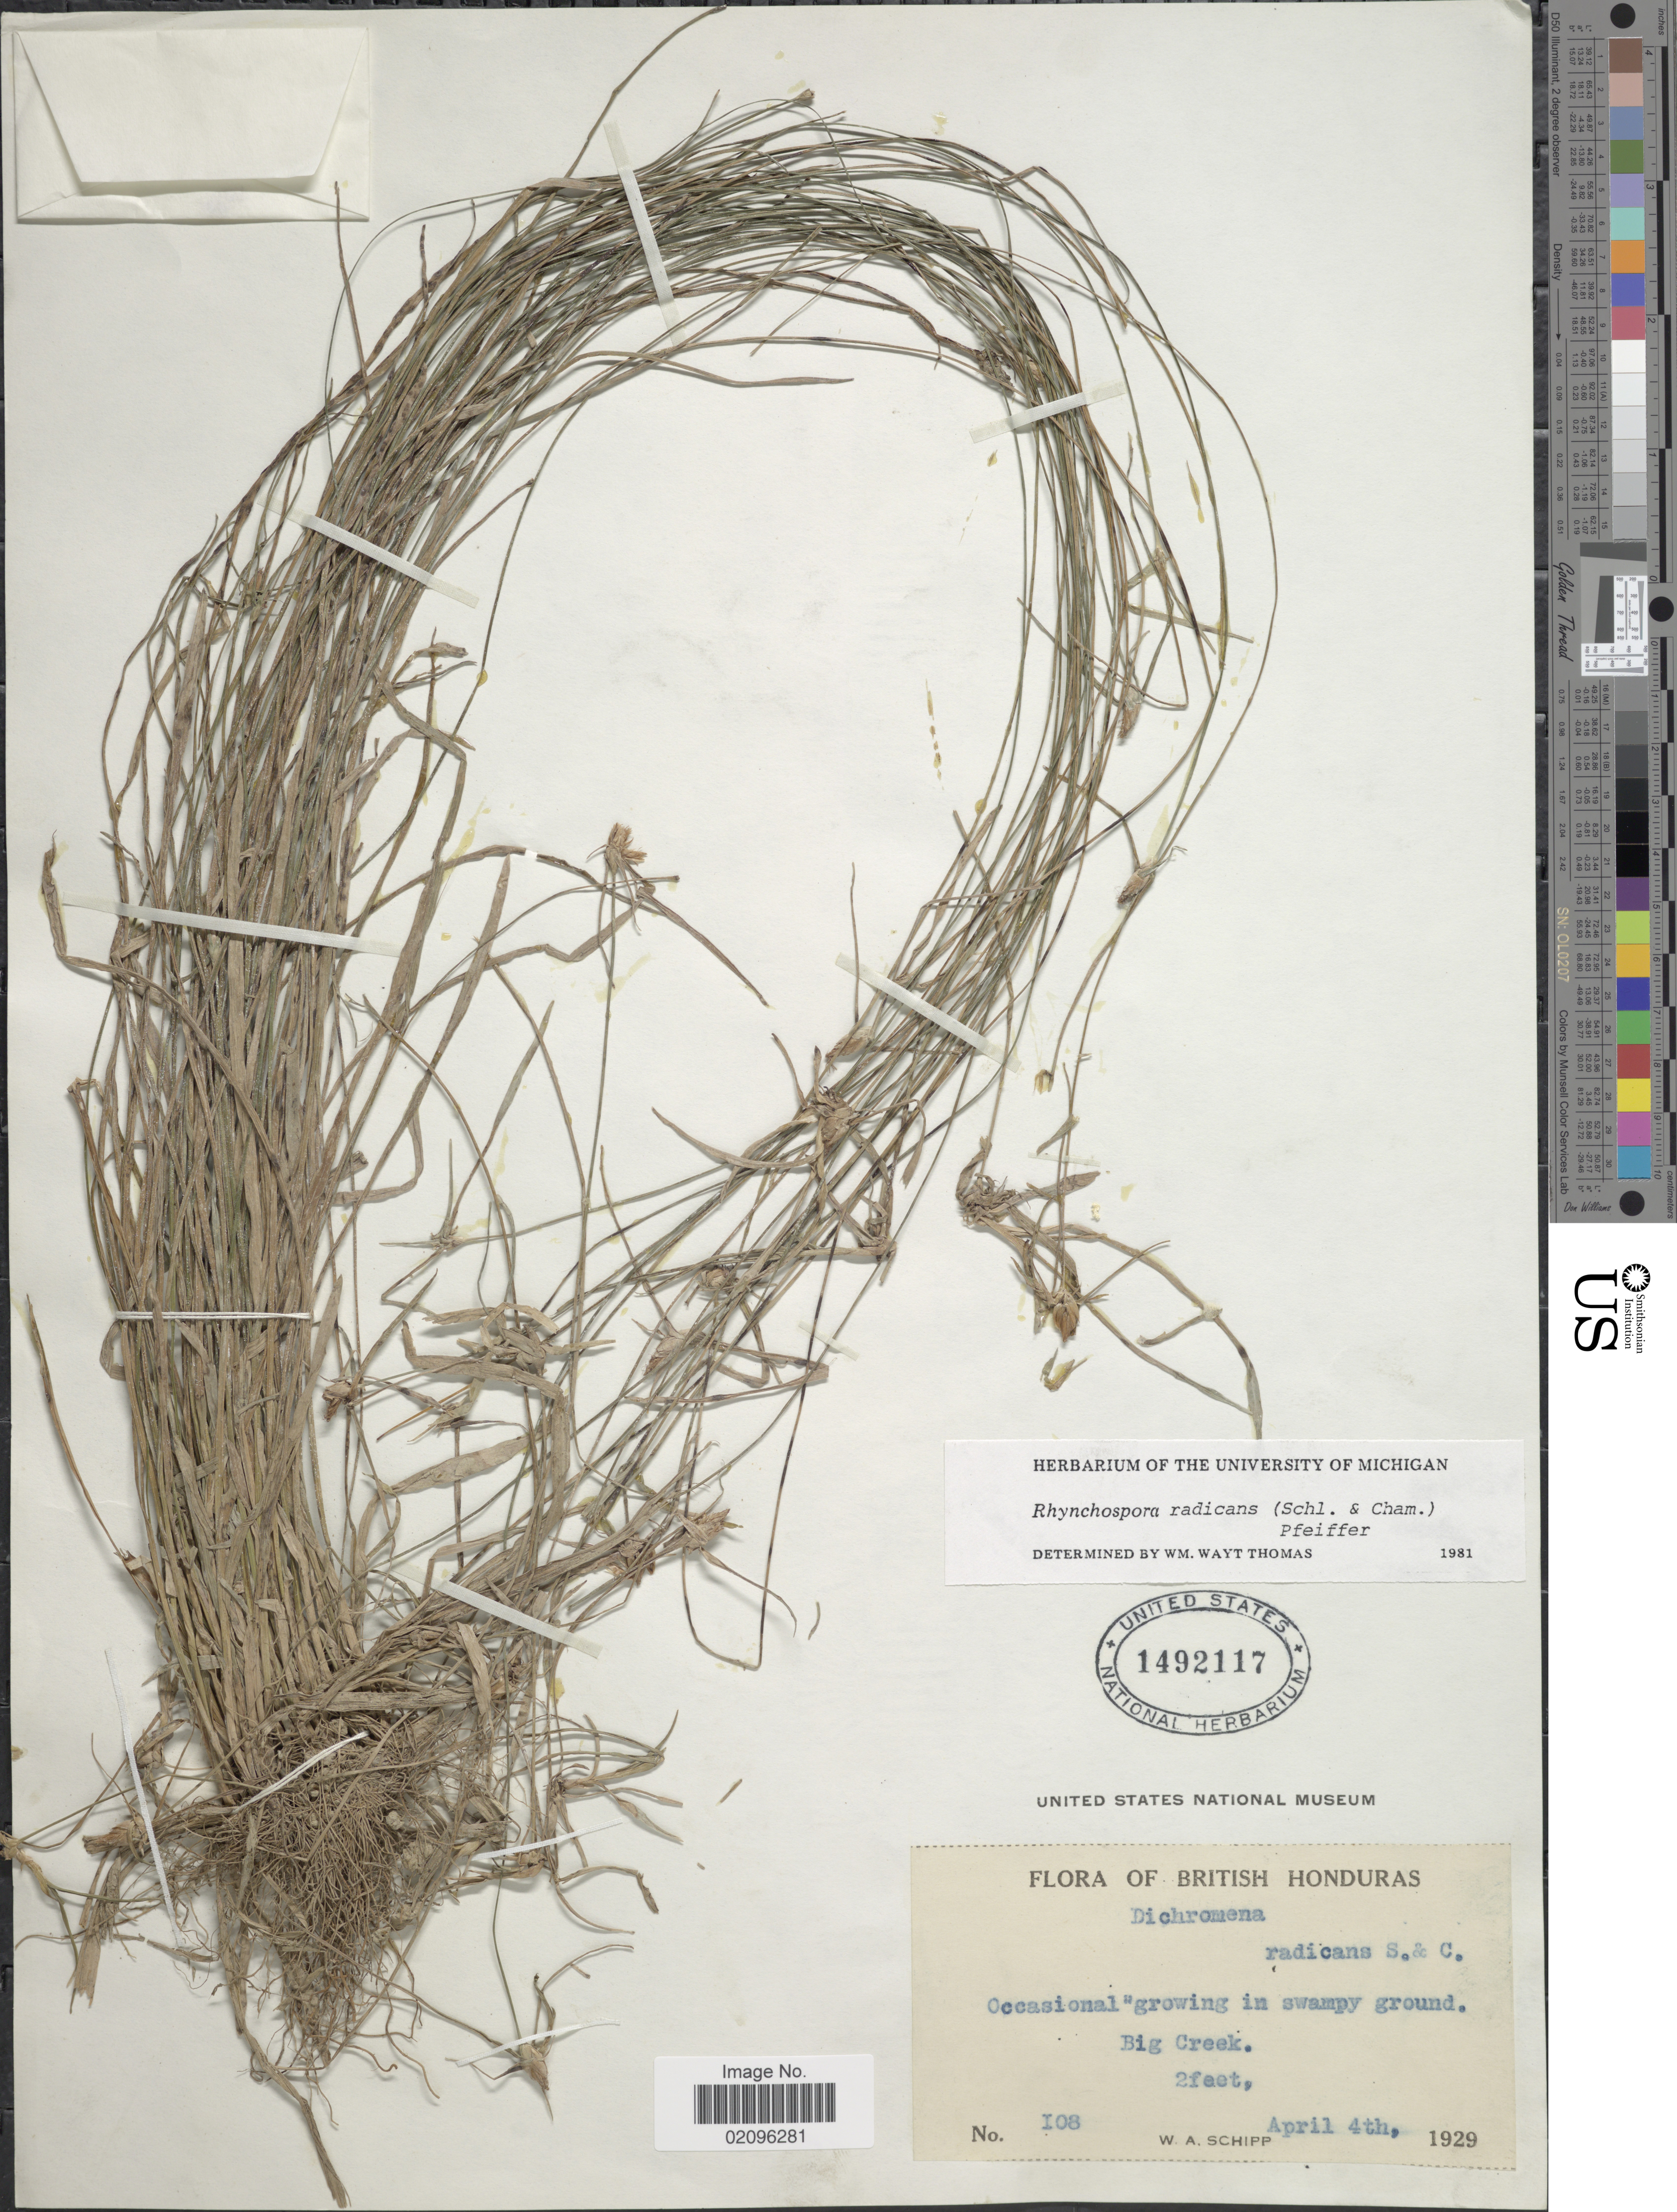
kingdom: Plantae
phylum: Tracheophyta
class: Liliopsida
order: Poales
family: Cyperaceae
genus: Rhynchospora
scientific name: Rhynchospora radicans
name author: (Schltdl. & Cham.) H. Pfeiff.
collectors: W. Schipp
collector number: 108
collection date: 1929-04-04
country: Belize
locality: British Honduras. Big Creek.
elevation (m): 1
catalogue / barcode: US 1492117